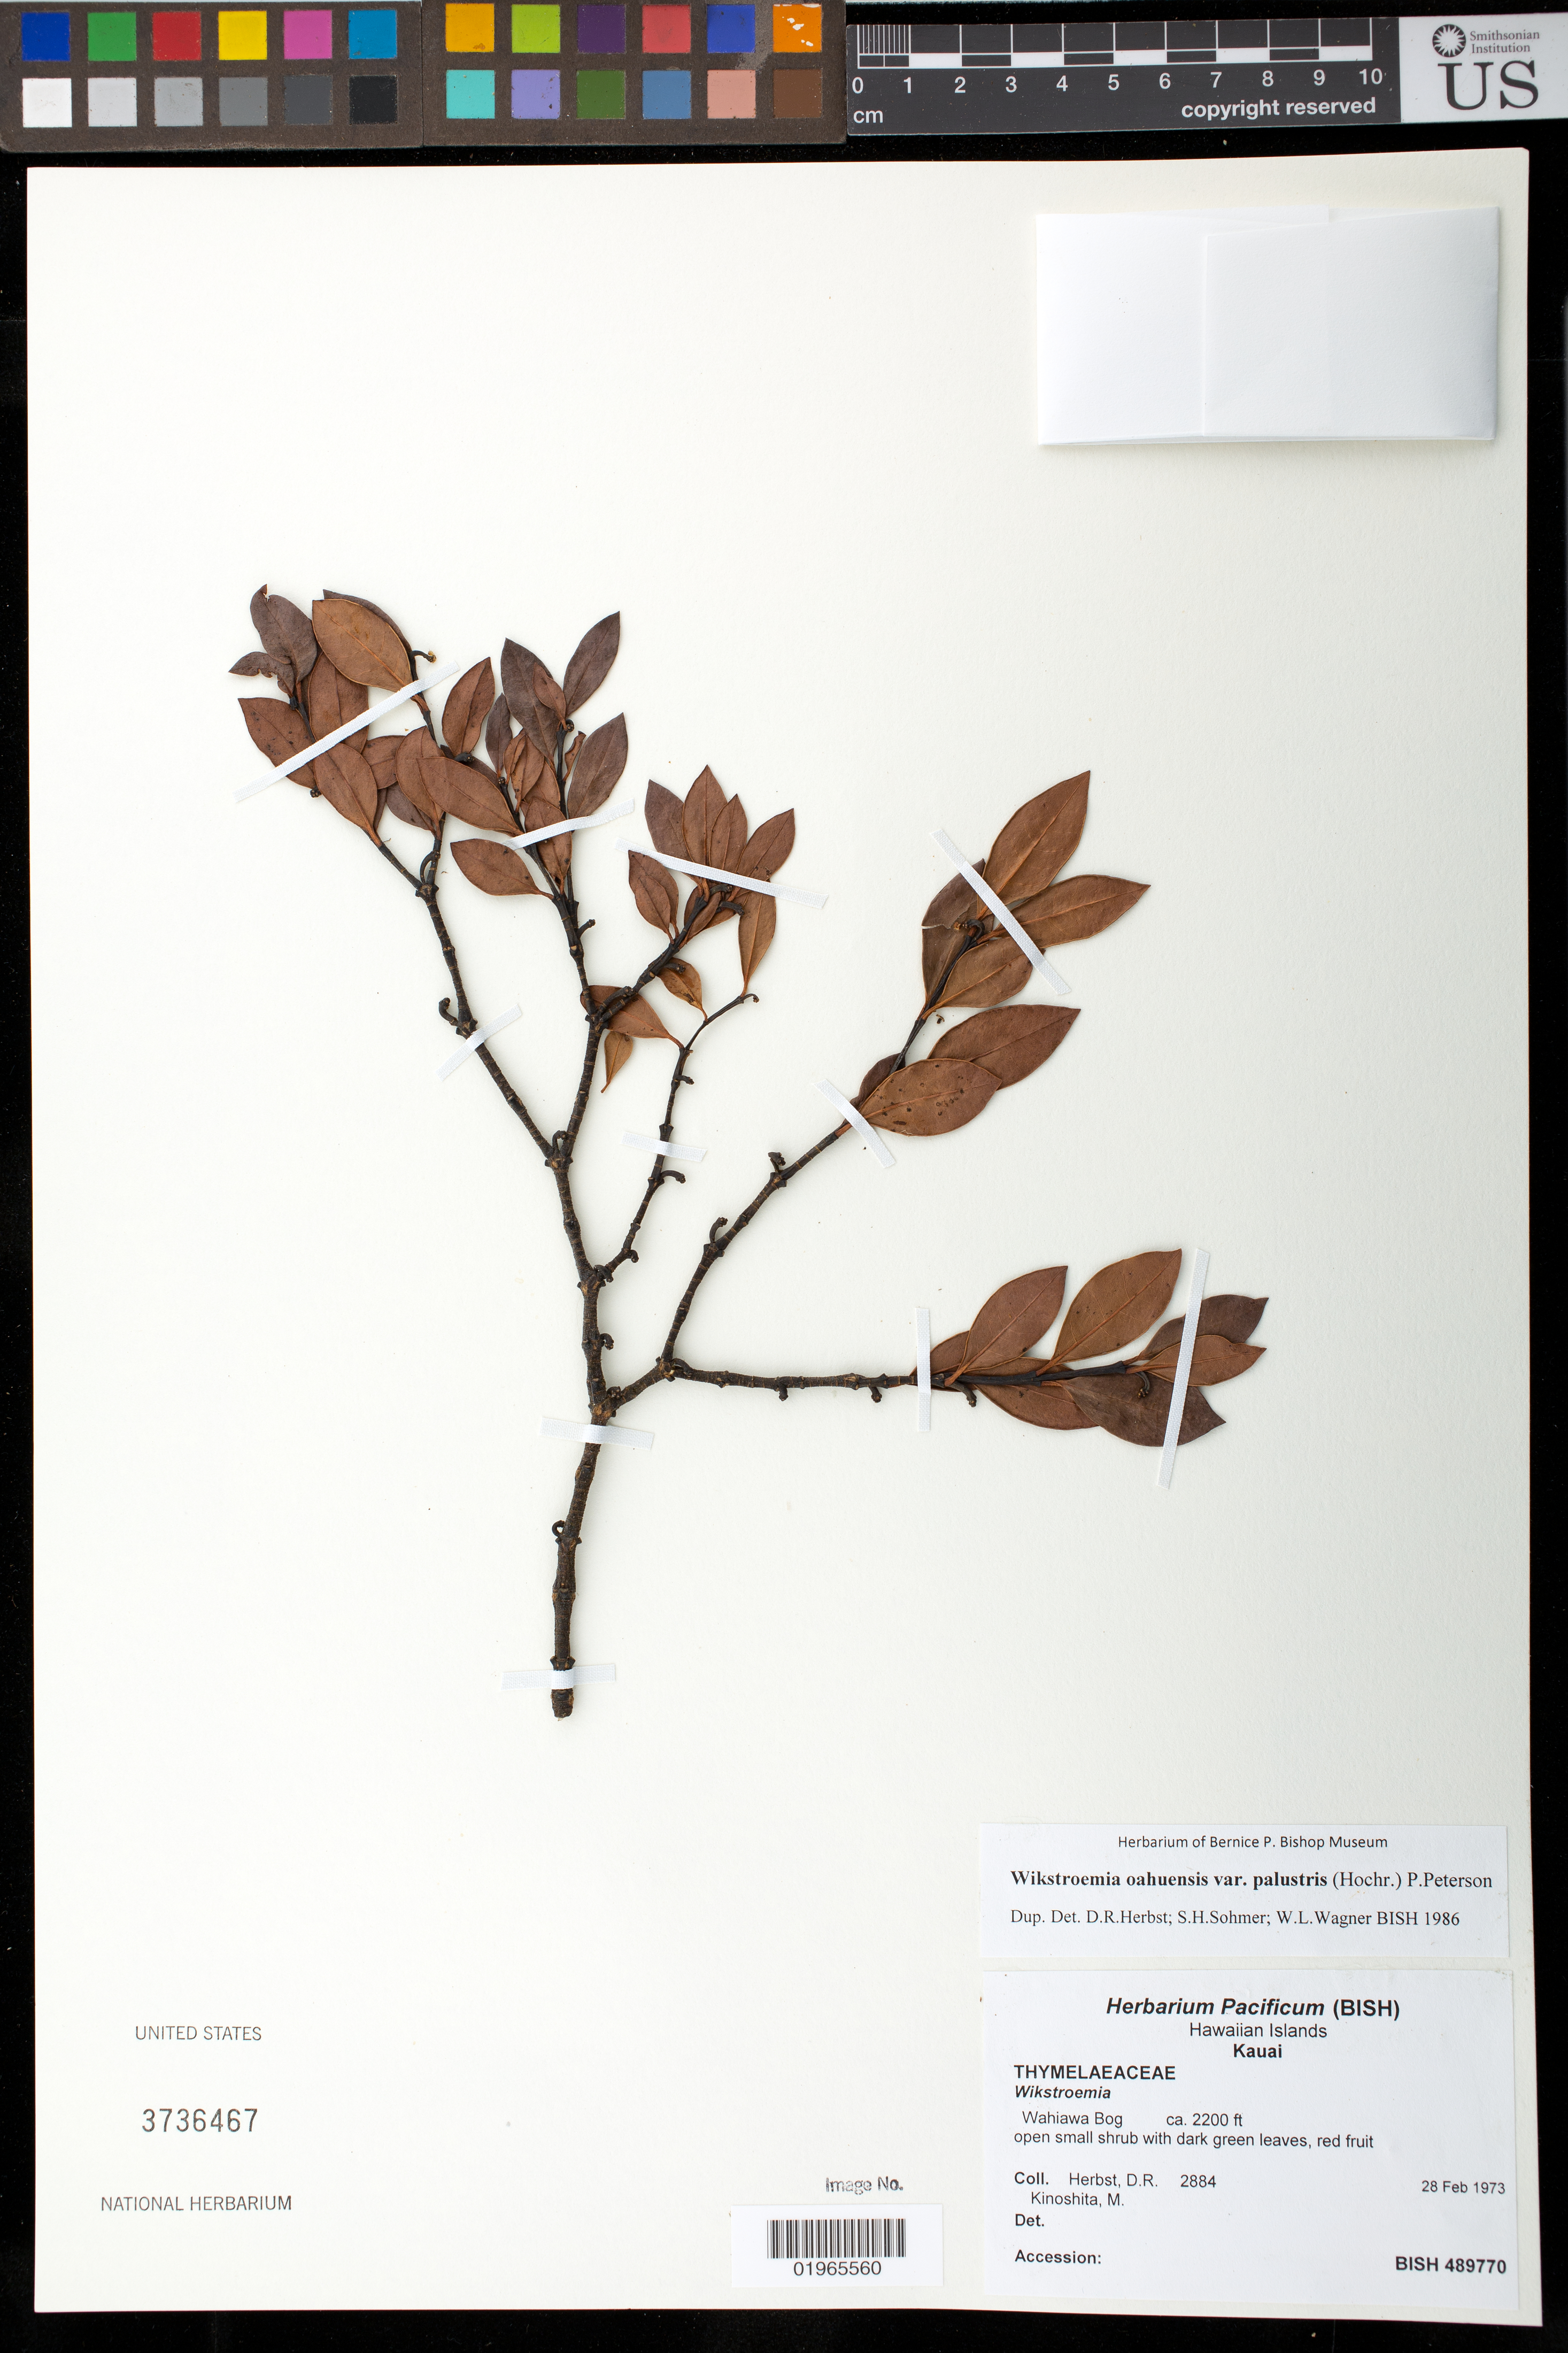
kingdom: Plantae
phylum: Tracheophyta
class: Magnoliopsida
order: Malvales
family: Thymelaeaceae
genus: Wikstroemia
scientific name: Wikstroemia oahuensis var. palustris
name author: (Hochr.) B. Peterson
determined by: Herbst, D. R.; Sohmer, S. H.; Wagner, W. L.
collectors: D. R. Herbst & M. Kinoshita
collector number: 2884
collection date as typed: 28 Feb 1973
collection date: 1973-02-28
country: United States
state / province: Hawaii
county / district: Kauai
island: Kaua'i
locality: Wahiawa Bog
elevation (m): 671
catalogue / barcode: US 3736467